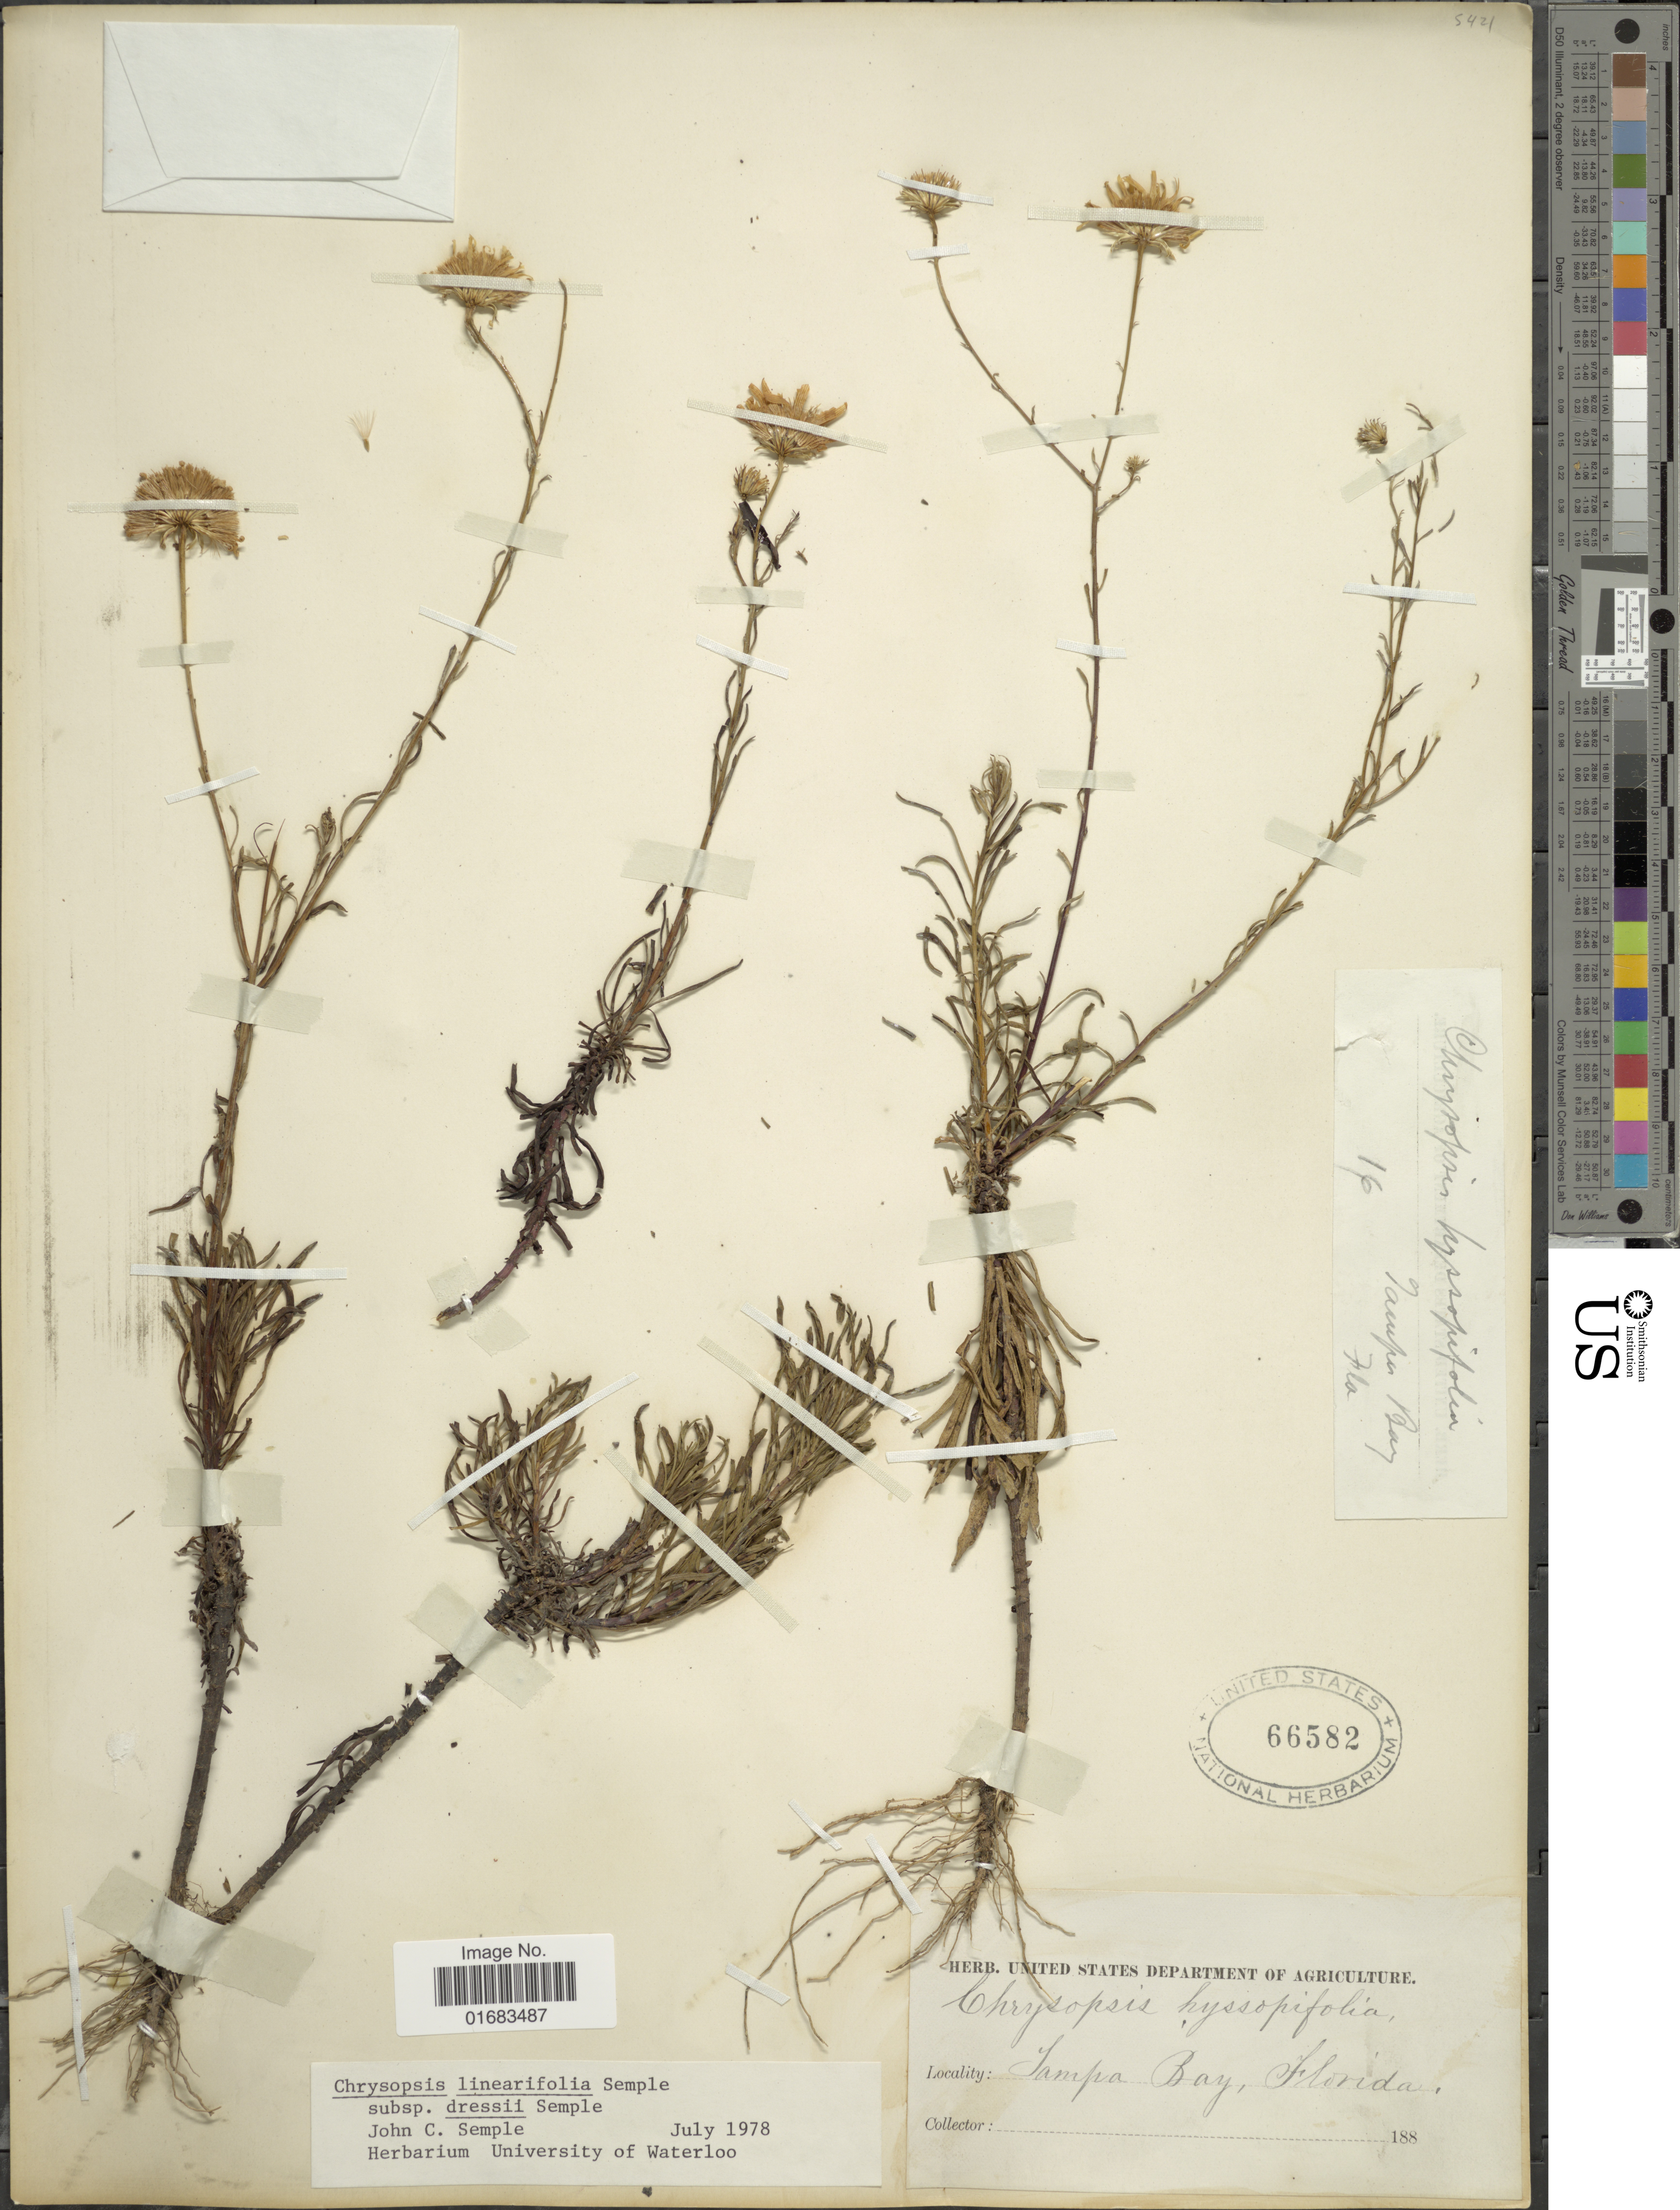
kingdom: Plantae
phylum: Tracheophyta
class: Magnoliopsida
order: Asterales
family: Asteraceae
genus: Chrysopsis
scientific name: Chrysopsis linearifolia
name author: Semple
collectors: Facchini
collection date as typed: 188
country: United States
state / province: Florida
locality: Tampa Bay.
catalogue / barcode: US 66582